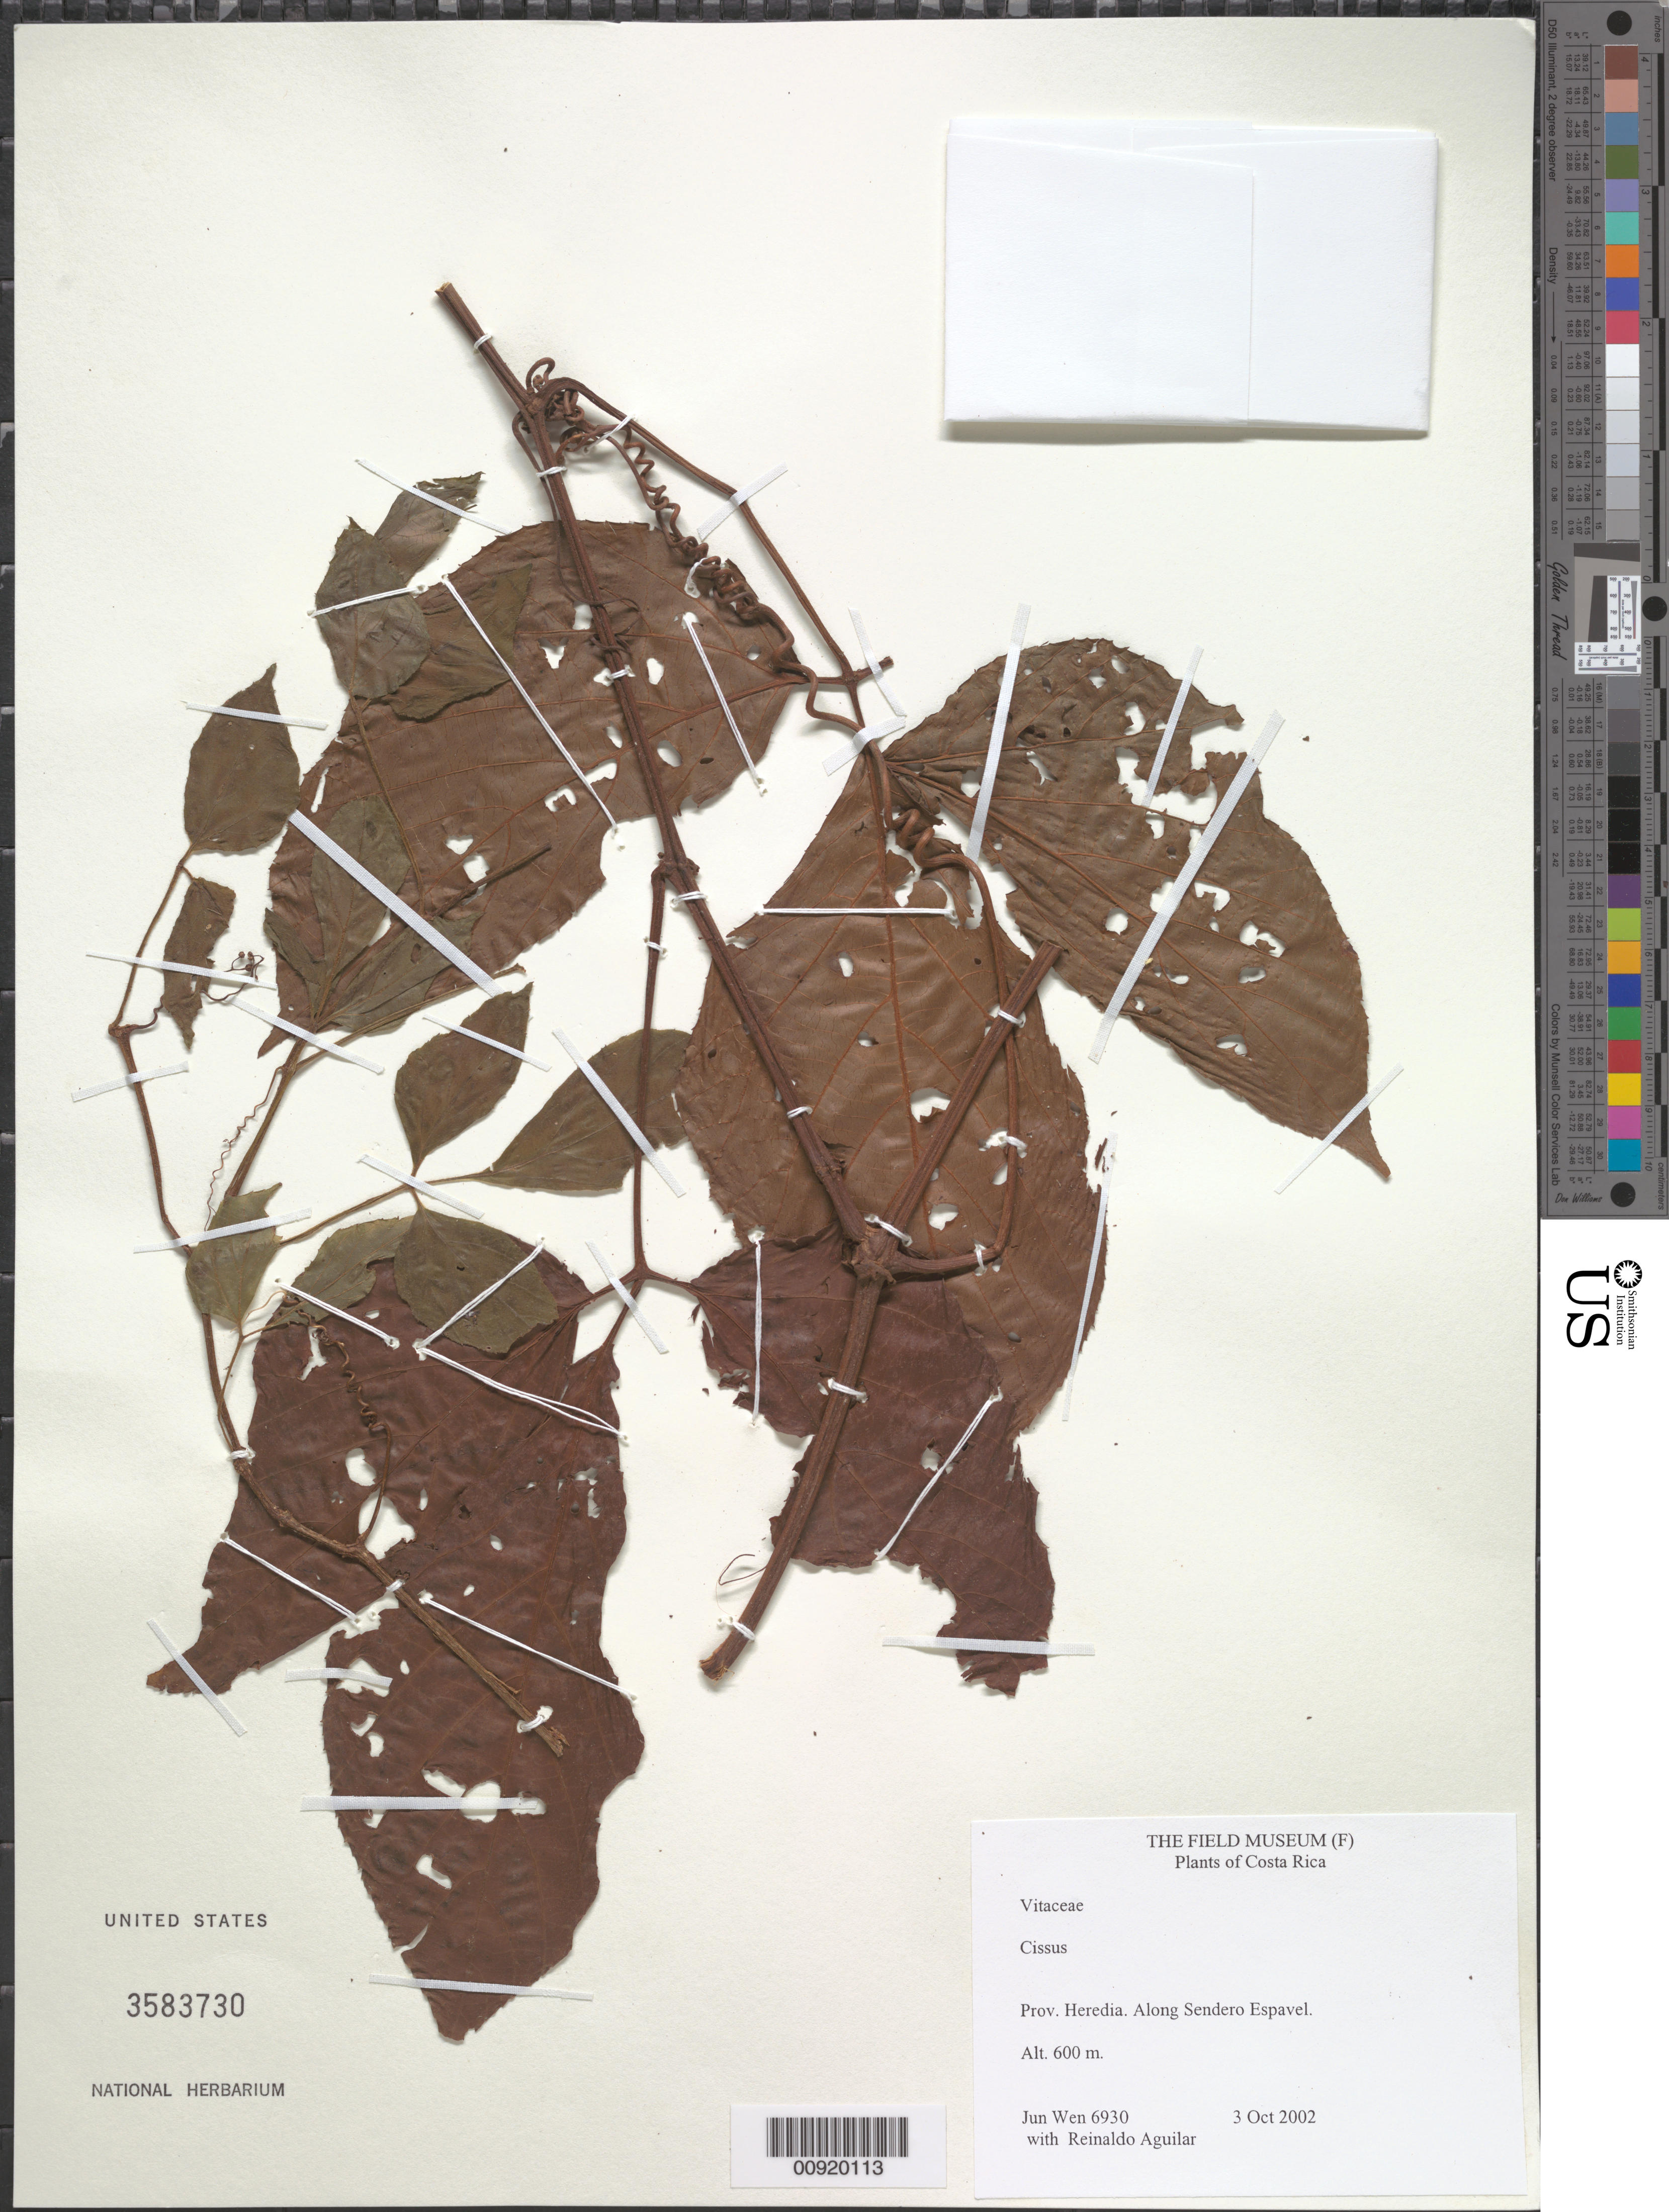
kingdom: Plantae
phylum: Tracheophyta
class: Magnoliopsida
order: Vitales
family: Vitaceae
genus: Cissus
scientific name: Cissus sp.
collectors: J. Wen & R. Aguilar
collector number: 6930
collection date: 2002-10-03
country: Costa Rica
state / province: Heredia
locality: Along Sendero Espavel.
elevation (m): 600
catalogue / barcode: US 3583730